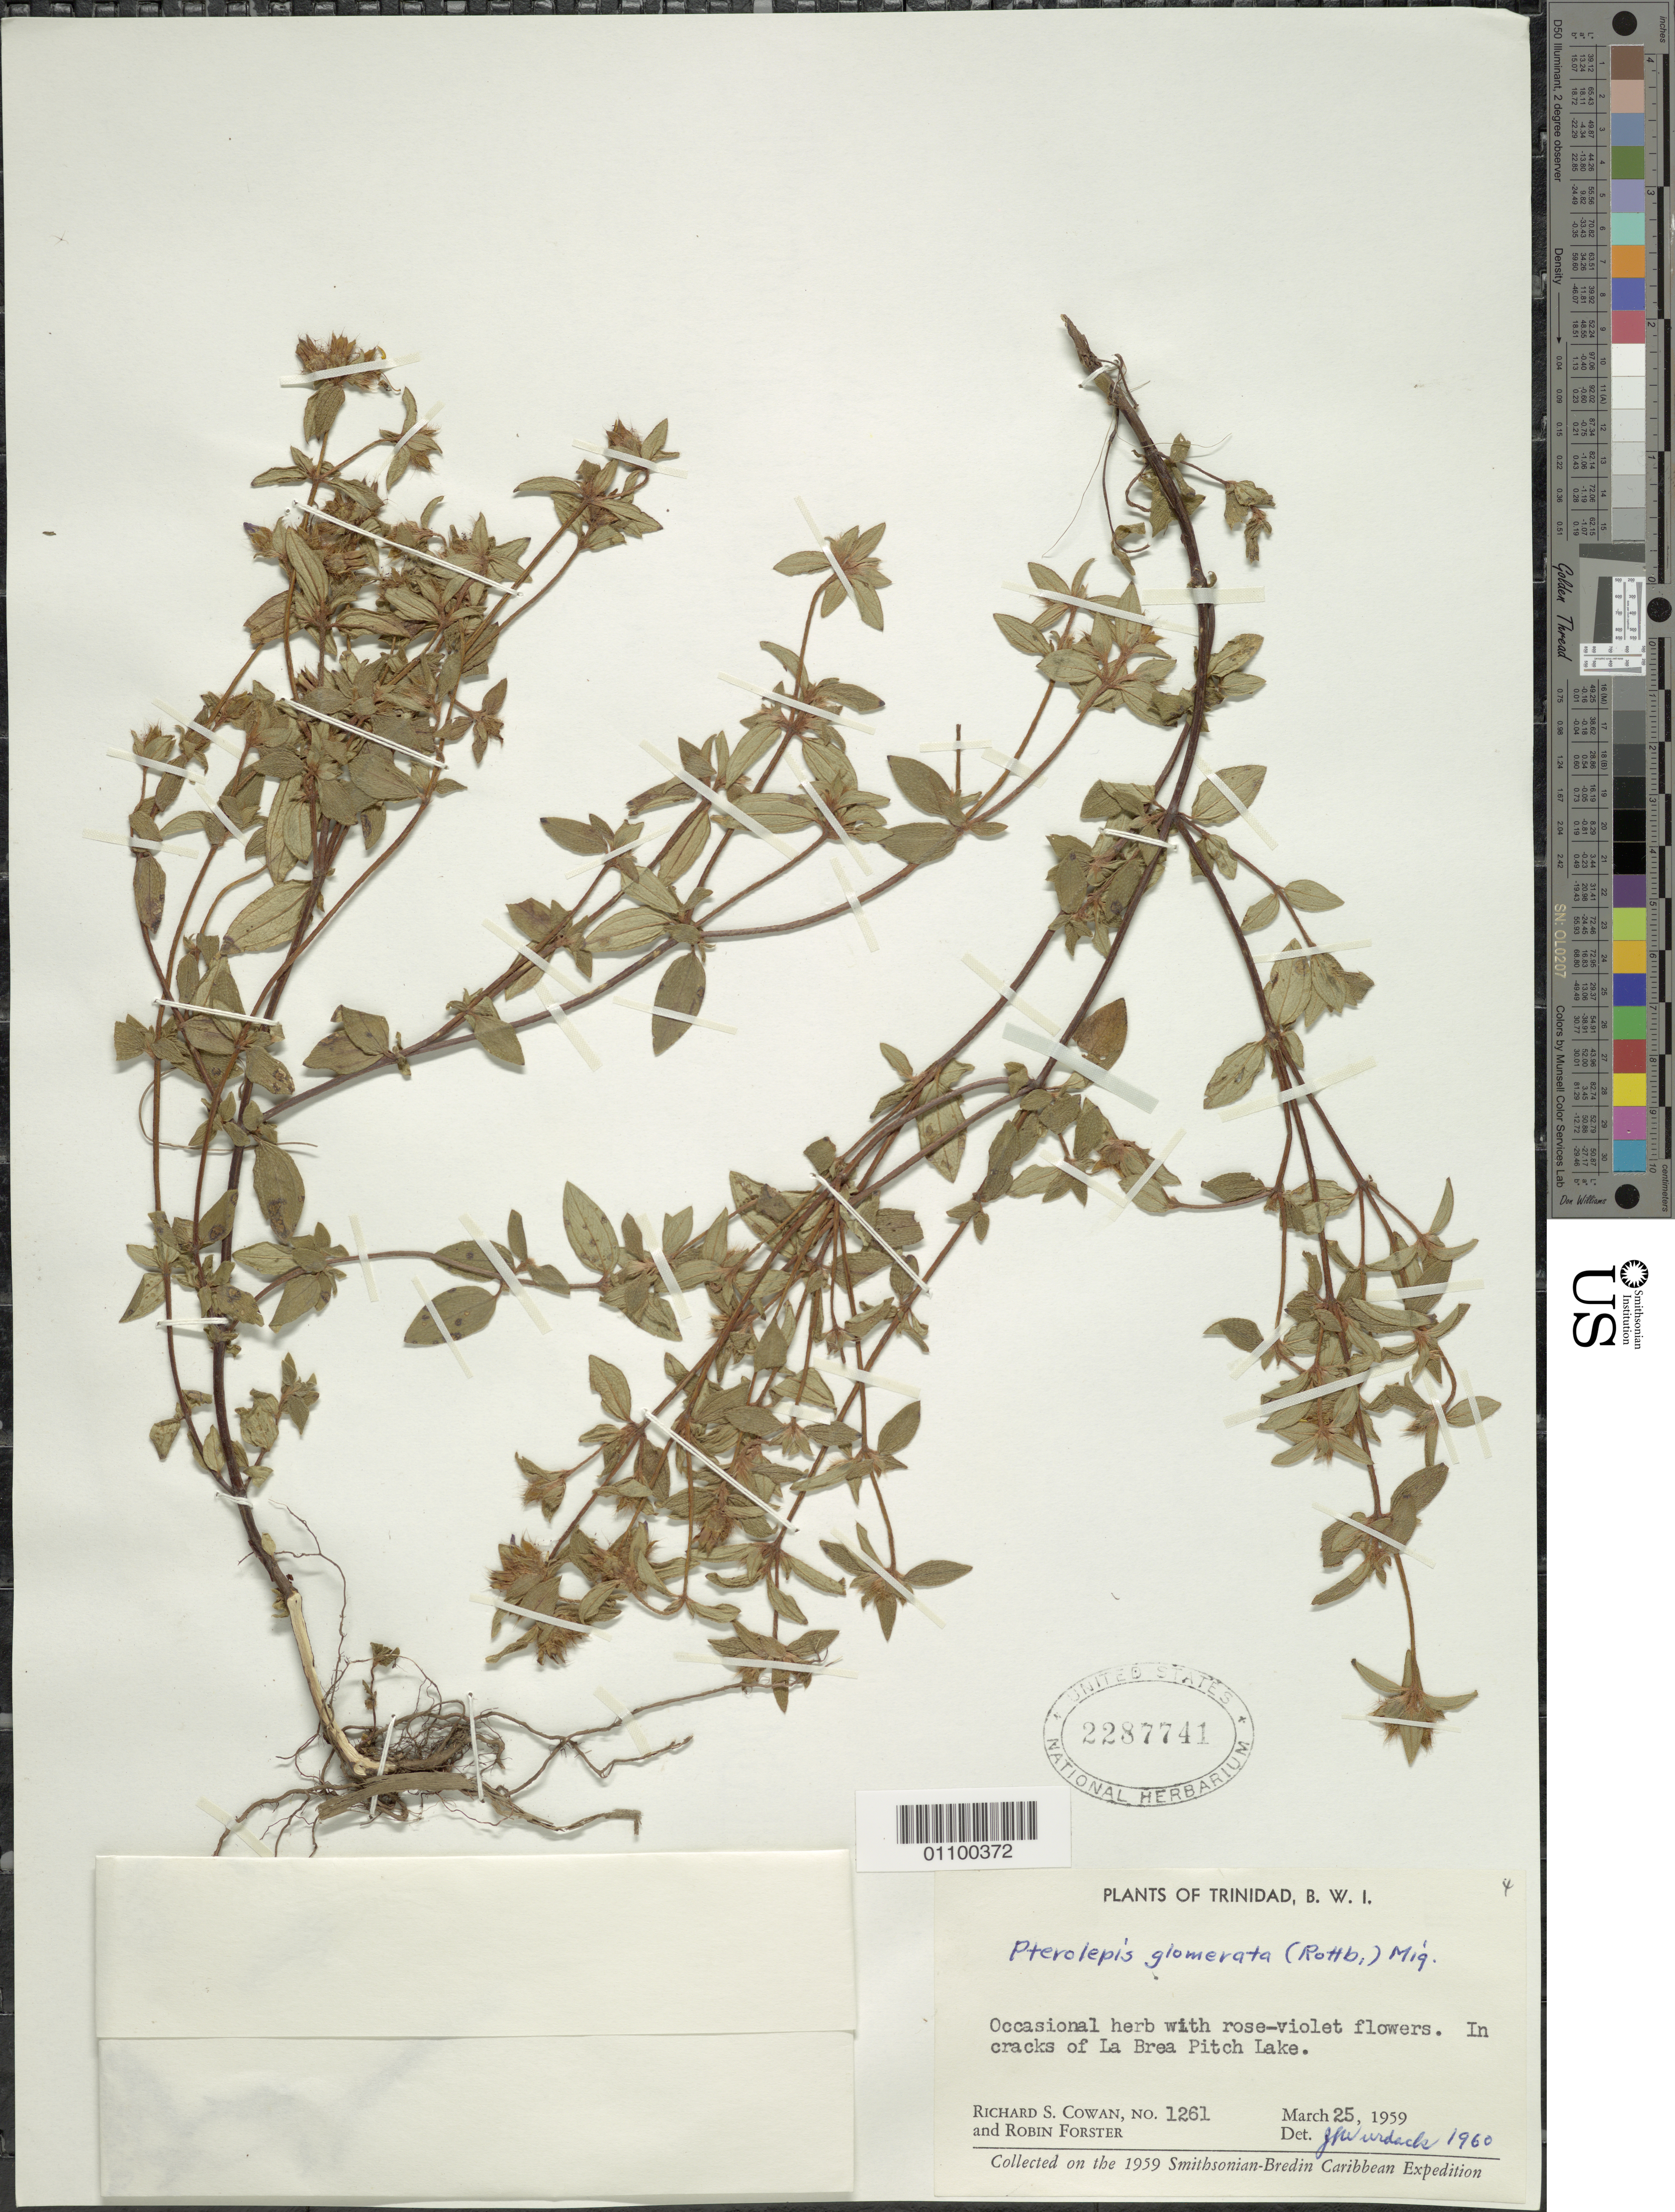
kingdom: Plantae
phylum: Tracheophyta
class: Magnoliopsida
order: Myrtales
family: Melastomataceae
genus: Pterolepis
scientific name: Pterolepis glomerata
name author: (Rottb.) Miq.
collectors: R. S. Cowan & R. Forster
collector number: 1261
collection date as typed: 25 Mar 1959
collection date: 1959-03-25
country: Trinidad and Tobago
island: Trinidad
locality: In cracks of La Brea Pitch Lake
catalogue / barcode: US 2287741